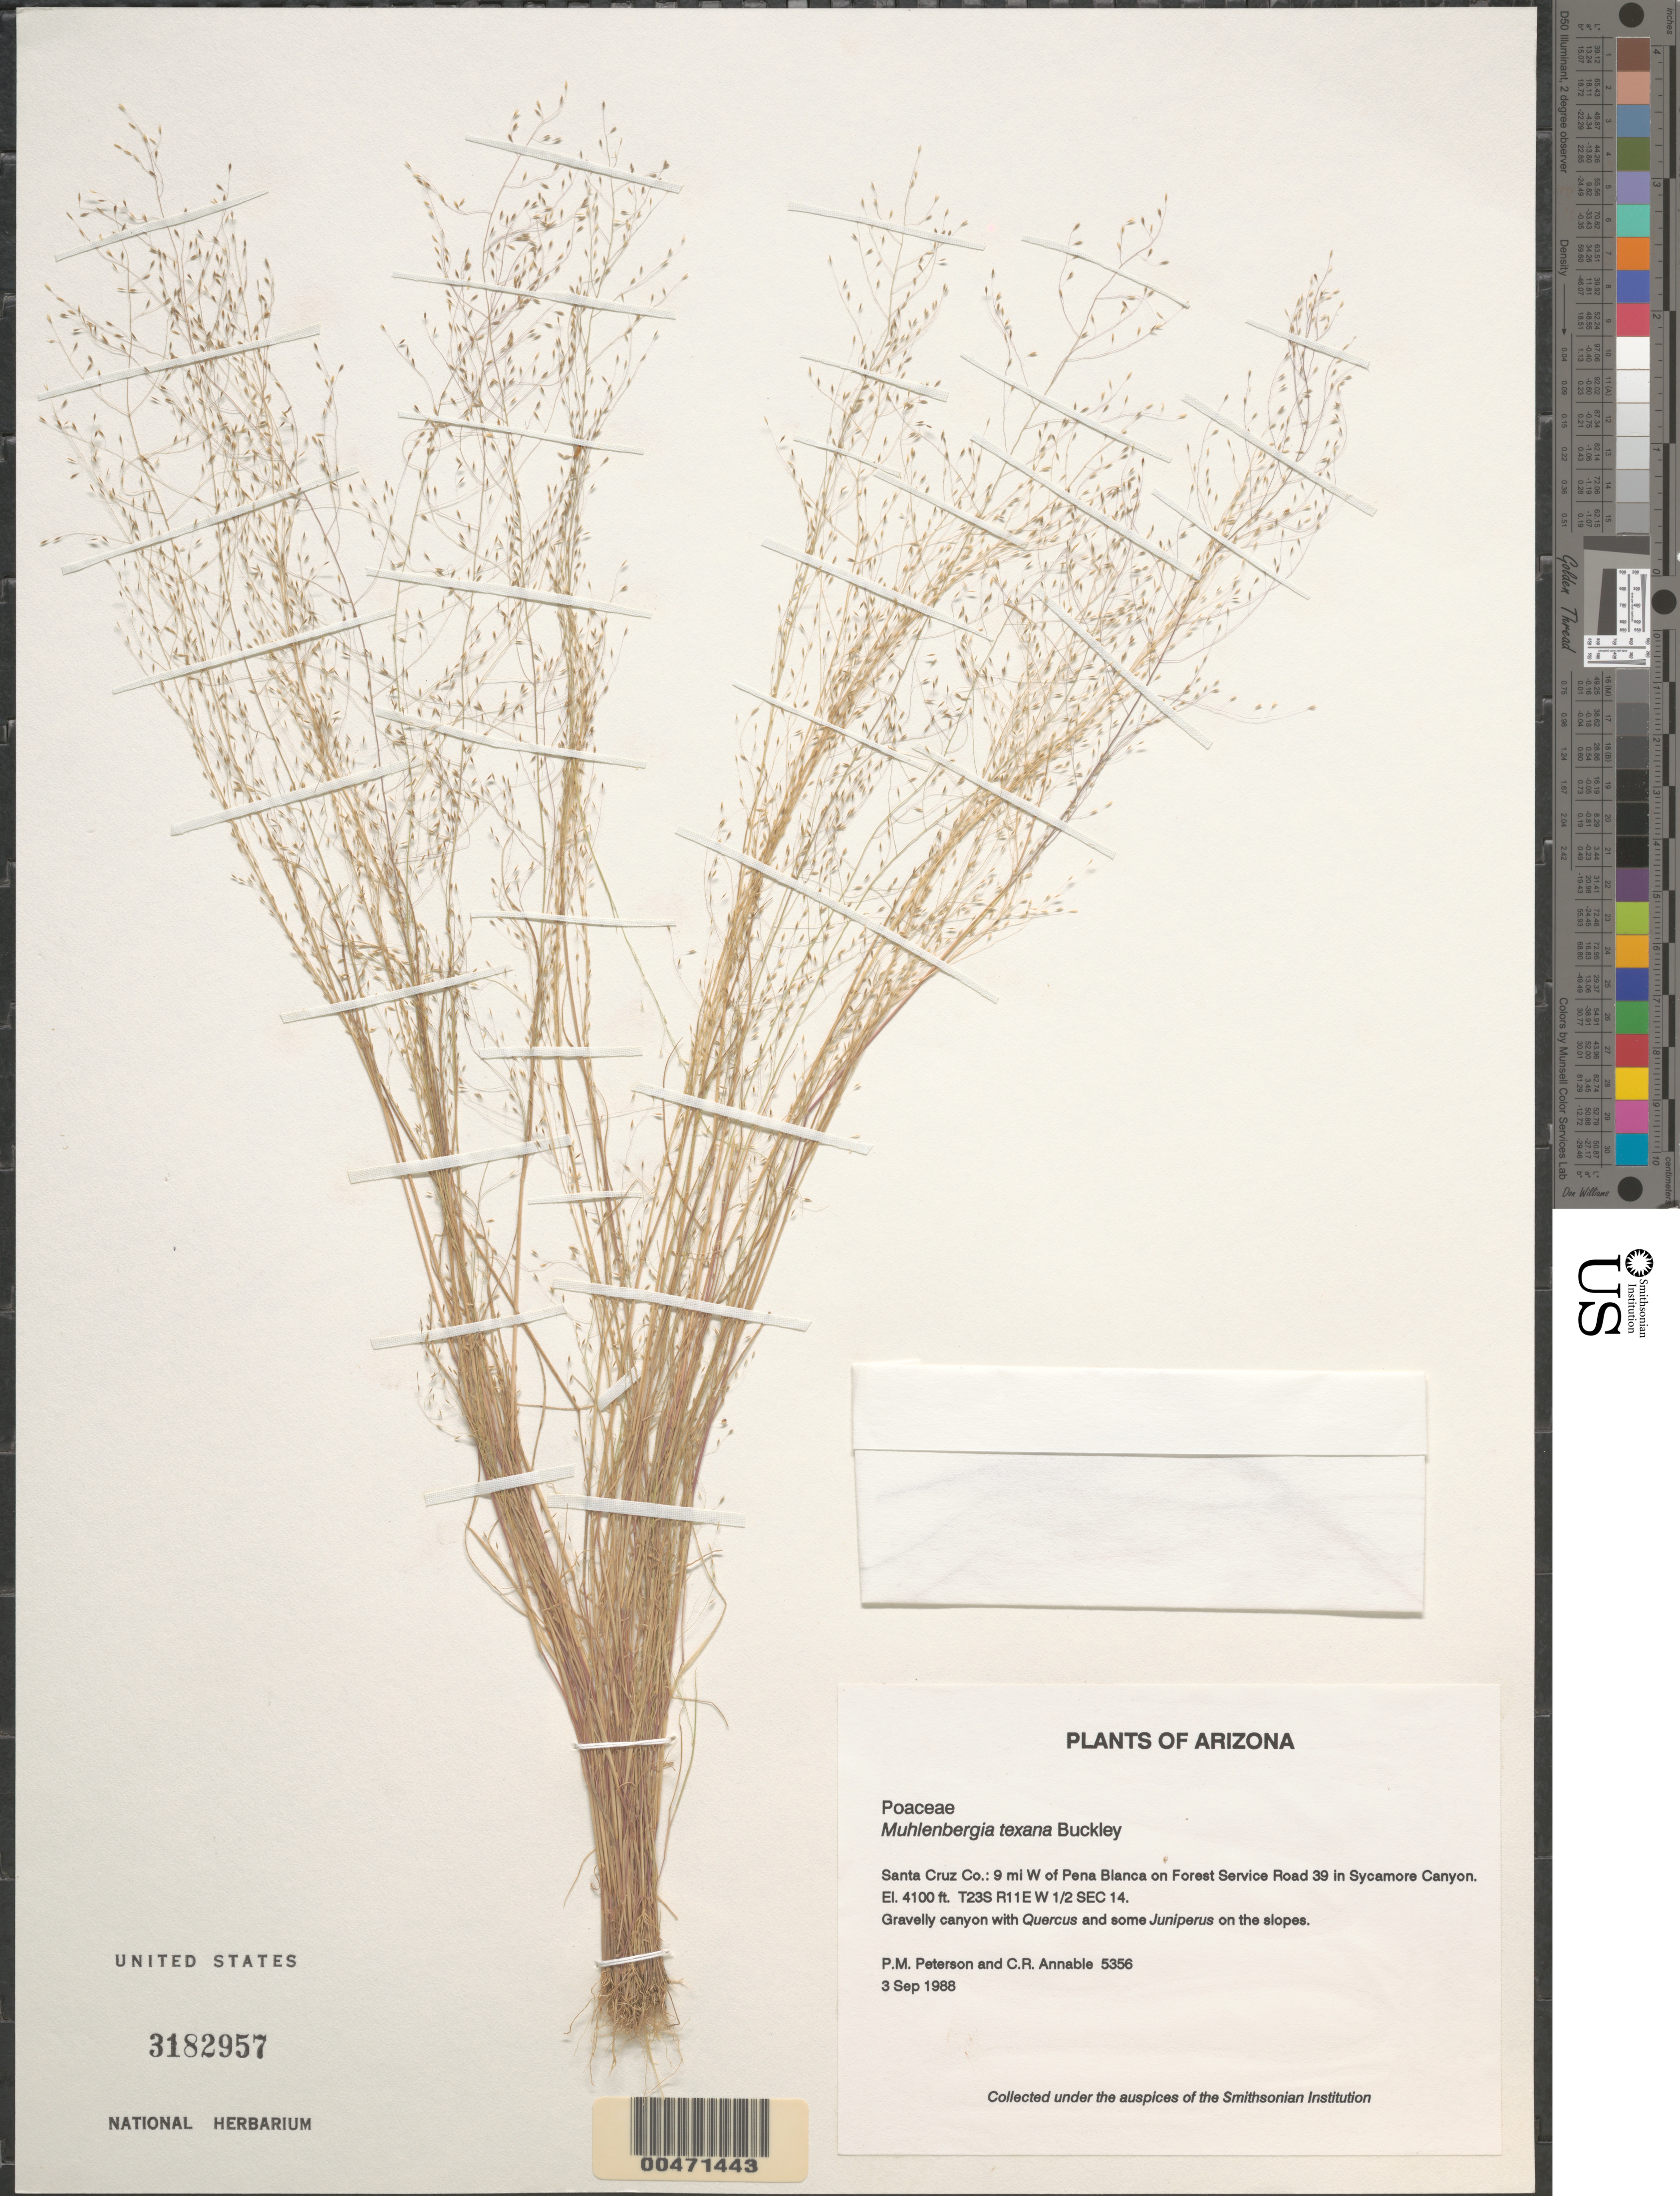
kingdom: Plantae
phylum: Tracheophyta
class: Liliopsida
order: Poales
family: Poaceae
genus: Muhlenbergia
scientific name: Muhlenbergia texana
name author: Buckley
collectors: P. M. Peterson & C. R. Annable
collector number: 05356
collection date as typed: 03 Sep 1988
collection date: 1988-09-03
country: United States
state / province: Arizona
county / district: Santa Cruz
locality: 9 mi W of Pena Blanca on Forest Service Road 39 in Sycamore Canyon.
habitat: Gravelly canyon with Quercus and some Juniperus on the slopes.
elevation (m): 1250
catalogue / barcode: US 3182957